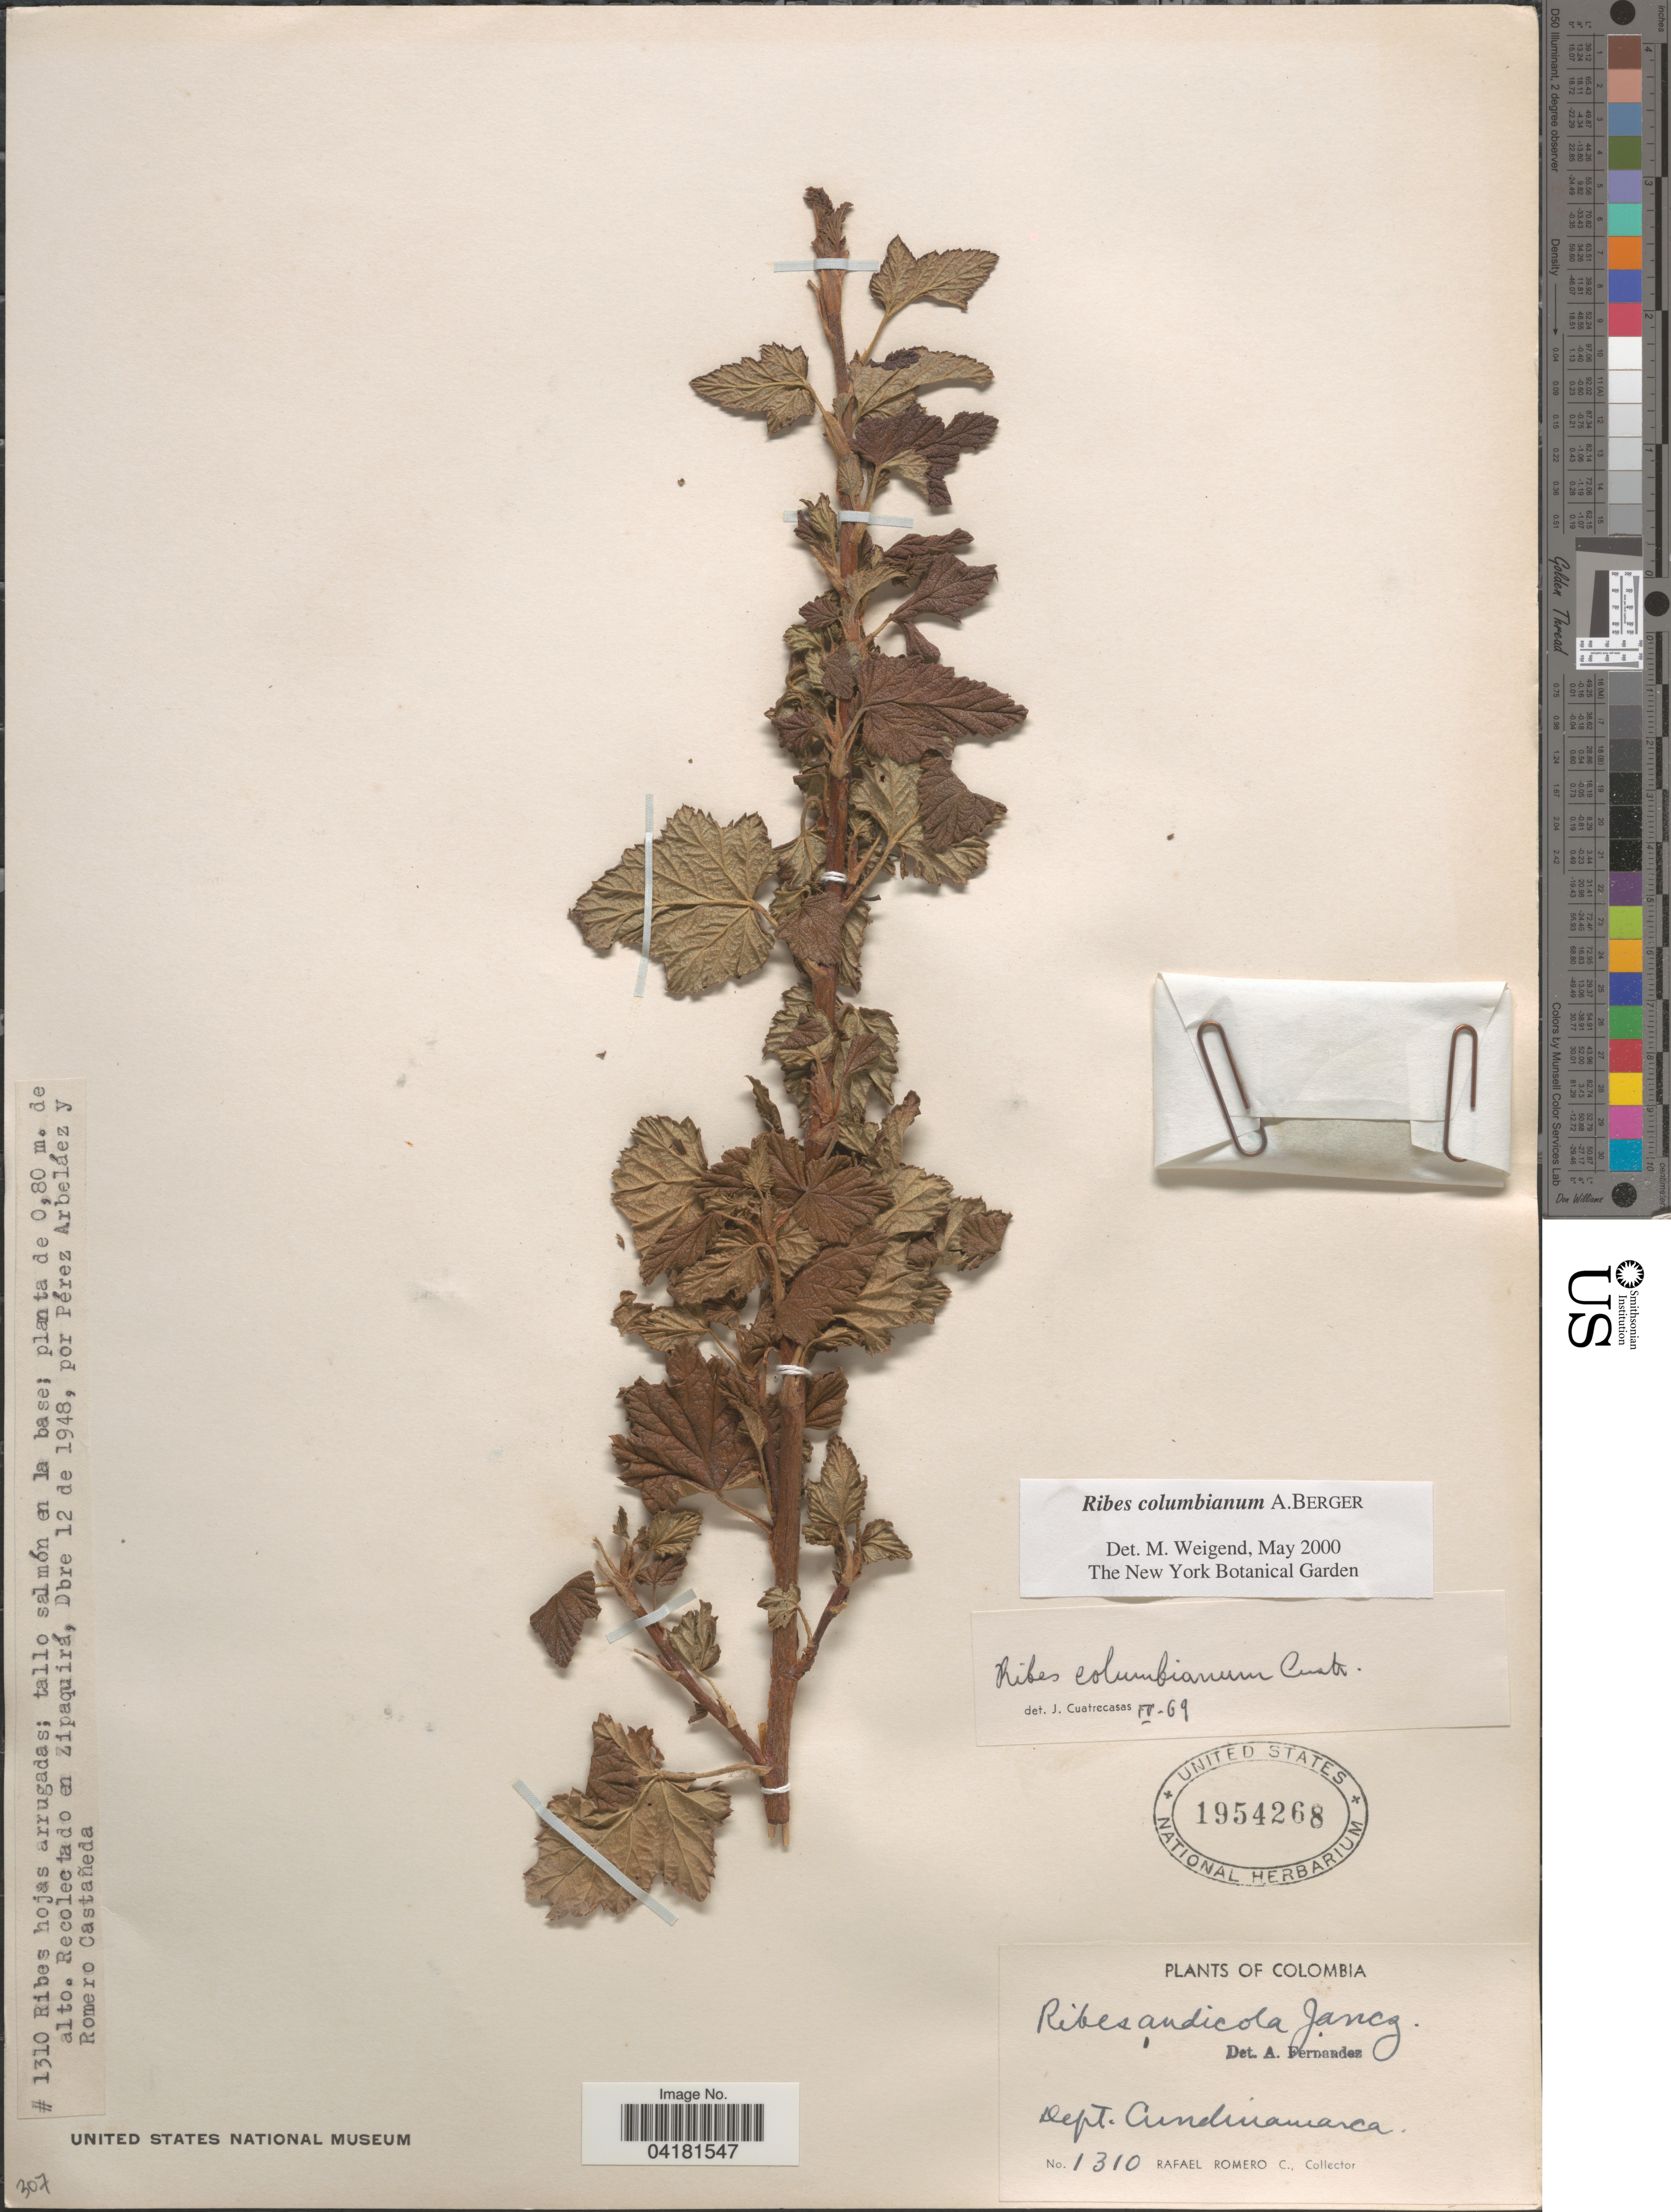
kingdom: Plantae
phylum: Tracheophyta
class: Magnoliopsida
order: Saxifragales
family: Grossulariaceae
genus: Ribes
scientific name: Ribes columbianum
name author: A. Berger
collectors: Pérez Arbeláez & R. Romero Castañeda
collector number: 1310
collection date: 1948-12-12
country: Colombia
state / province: Cundinamarca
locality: Dept. Cundinamarca. En Zipaquirá.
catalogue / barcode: US 1954268